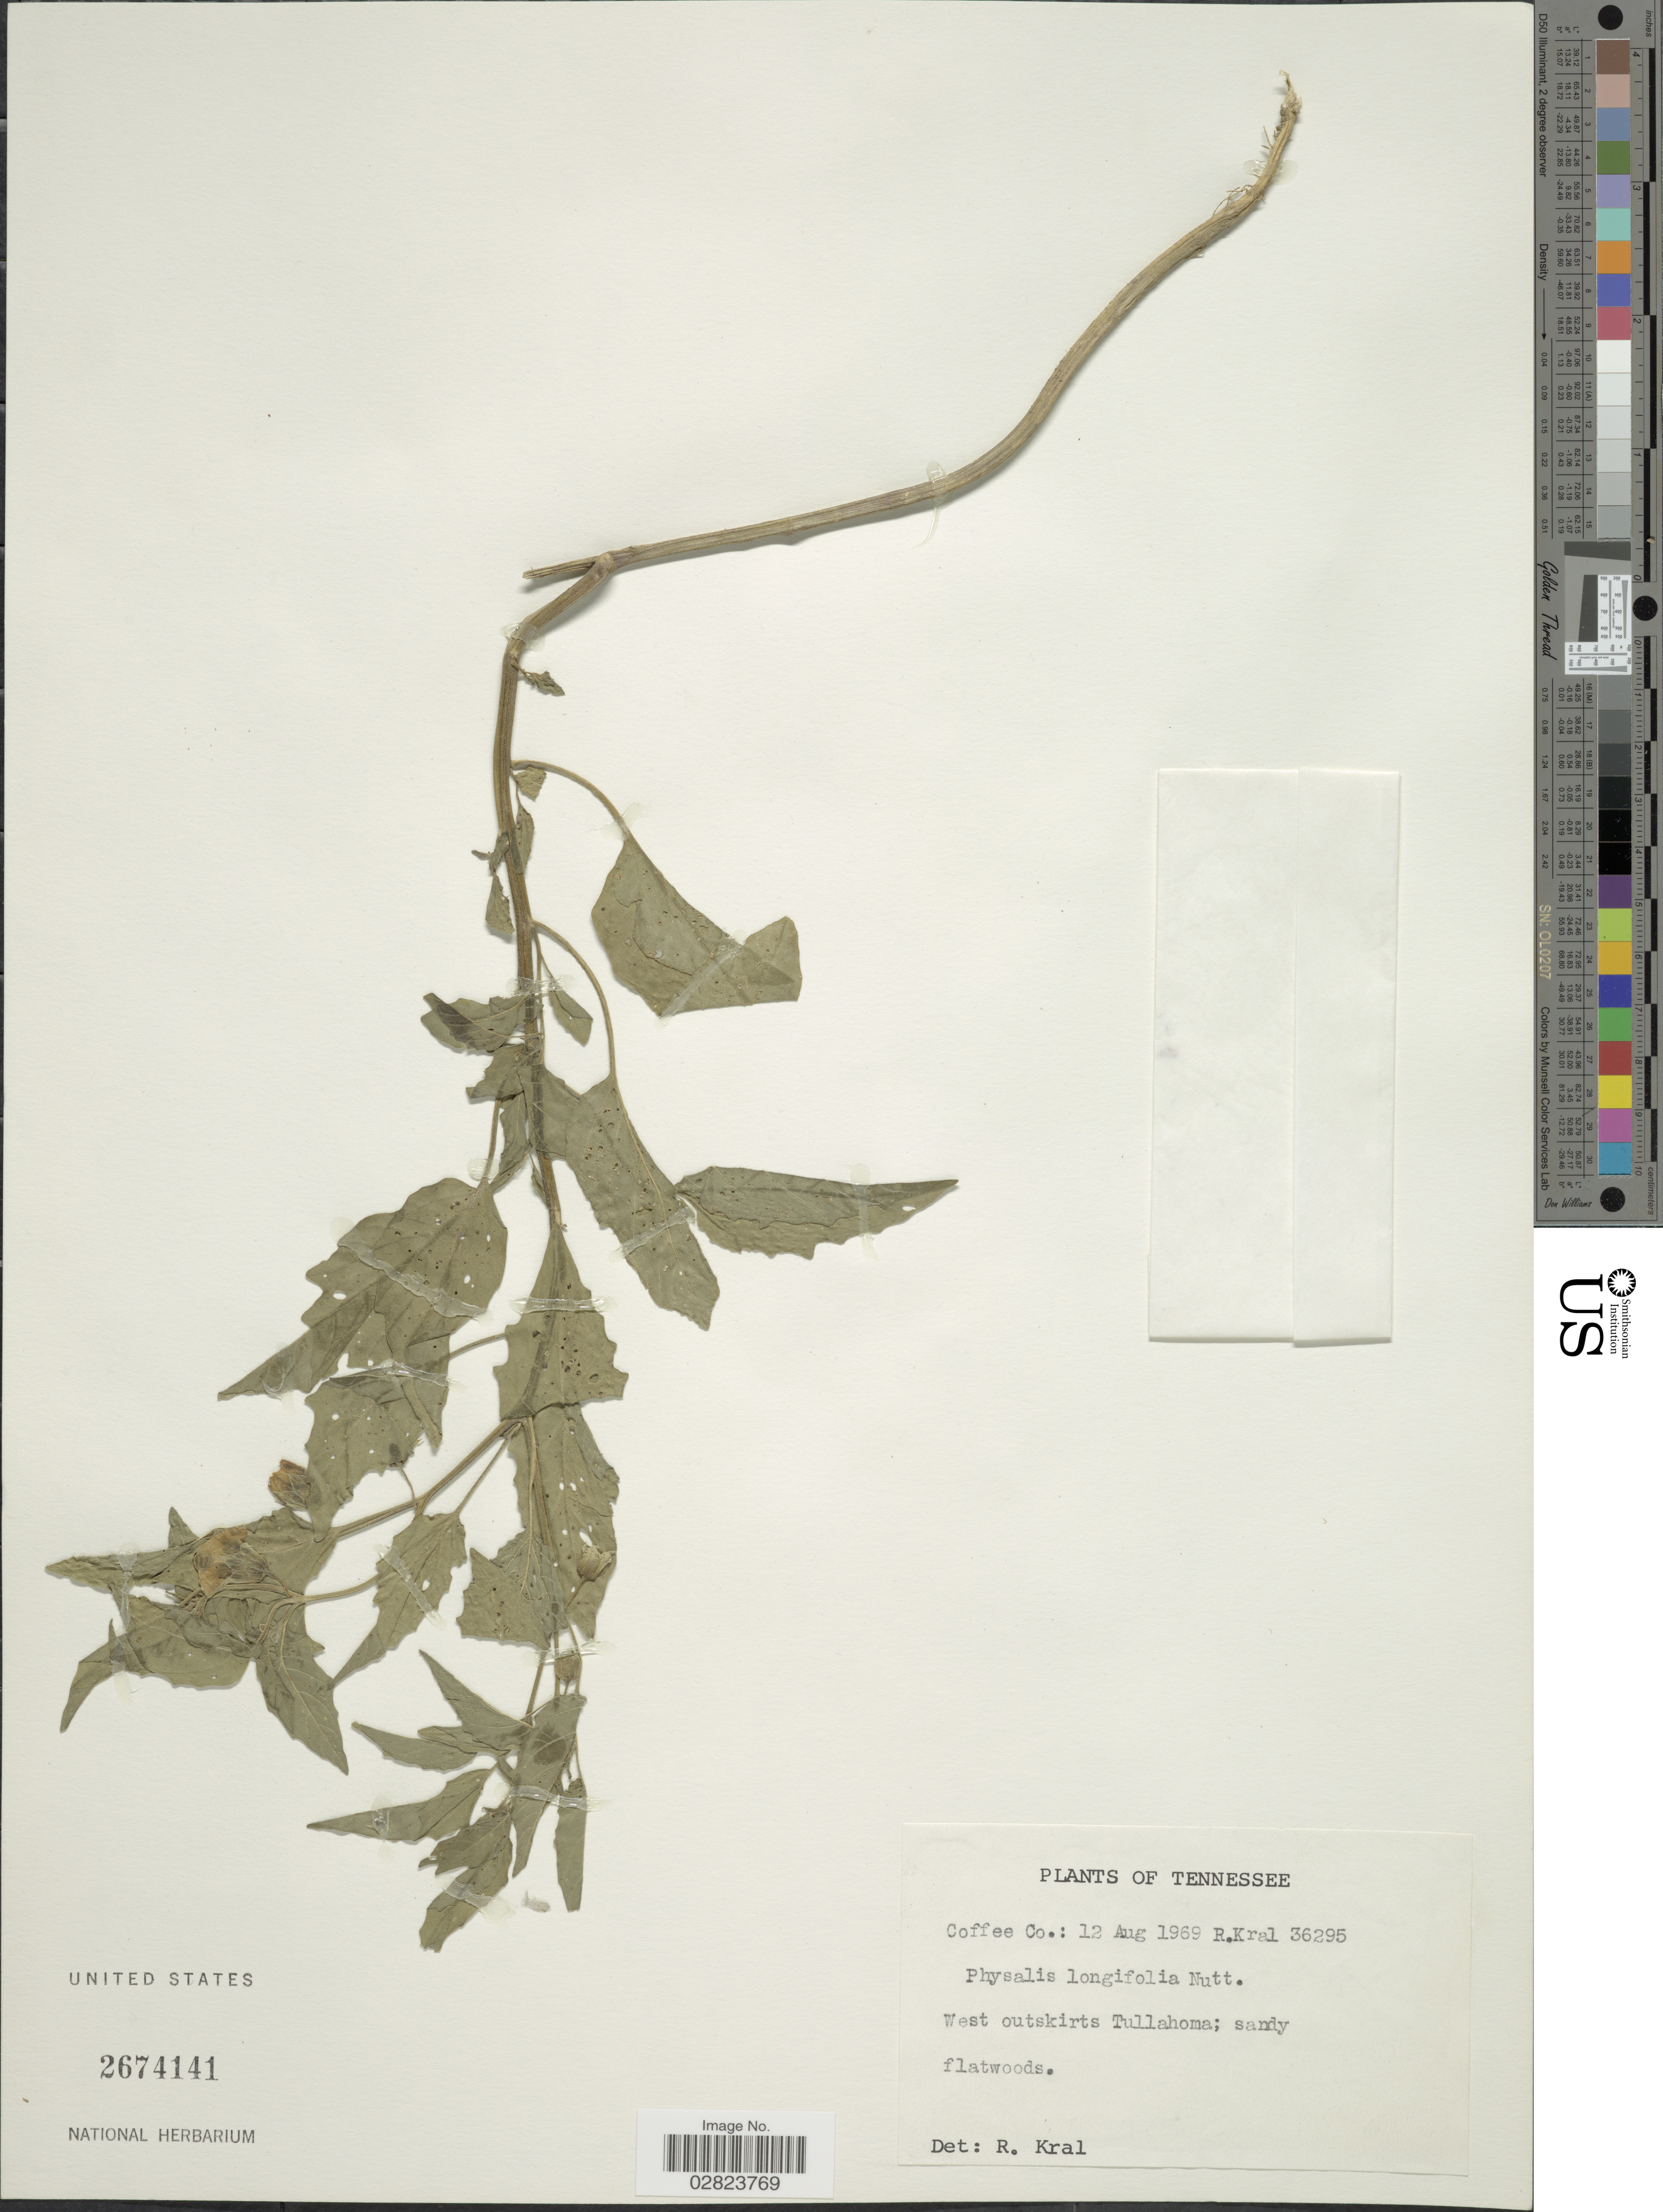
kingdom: Plantae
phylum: Tracheophyta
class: Magnoliopsida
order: Solanales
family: Solanaceae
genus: Physalis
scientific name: Physalis longifolia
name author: Nutt.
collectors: R. Kral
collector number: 36295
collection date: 1969-08-12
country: United States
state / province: Tennessee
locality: Coffee Co.: West outskirts Tullahoma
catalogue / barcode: US 2674141